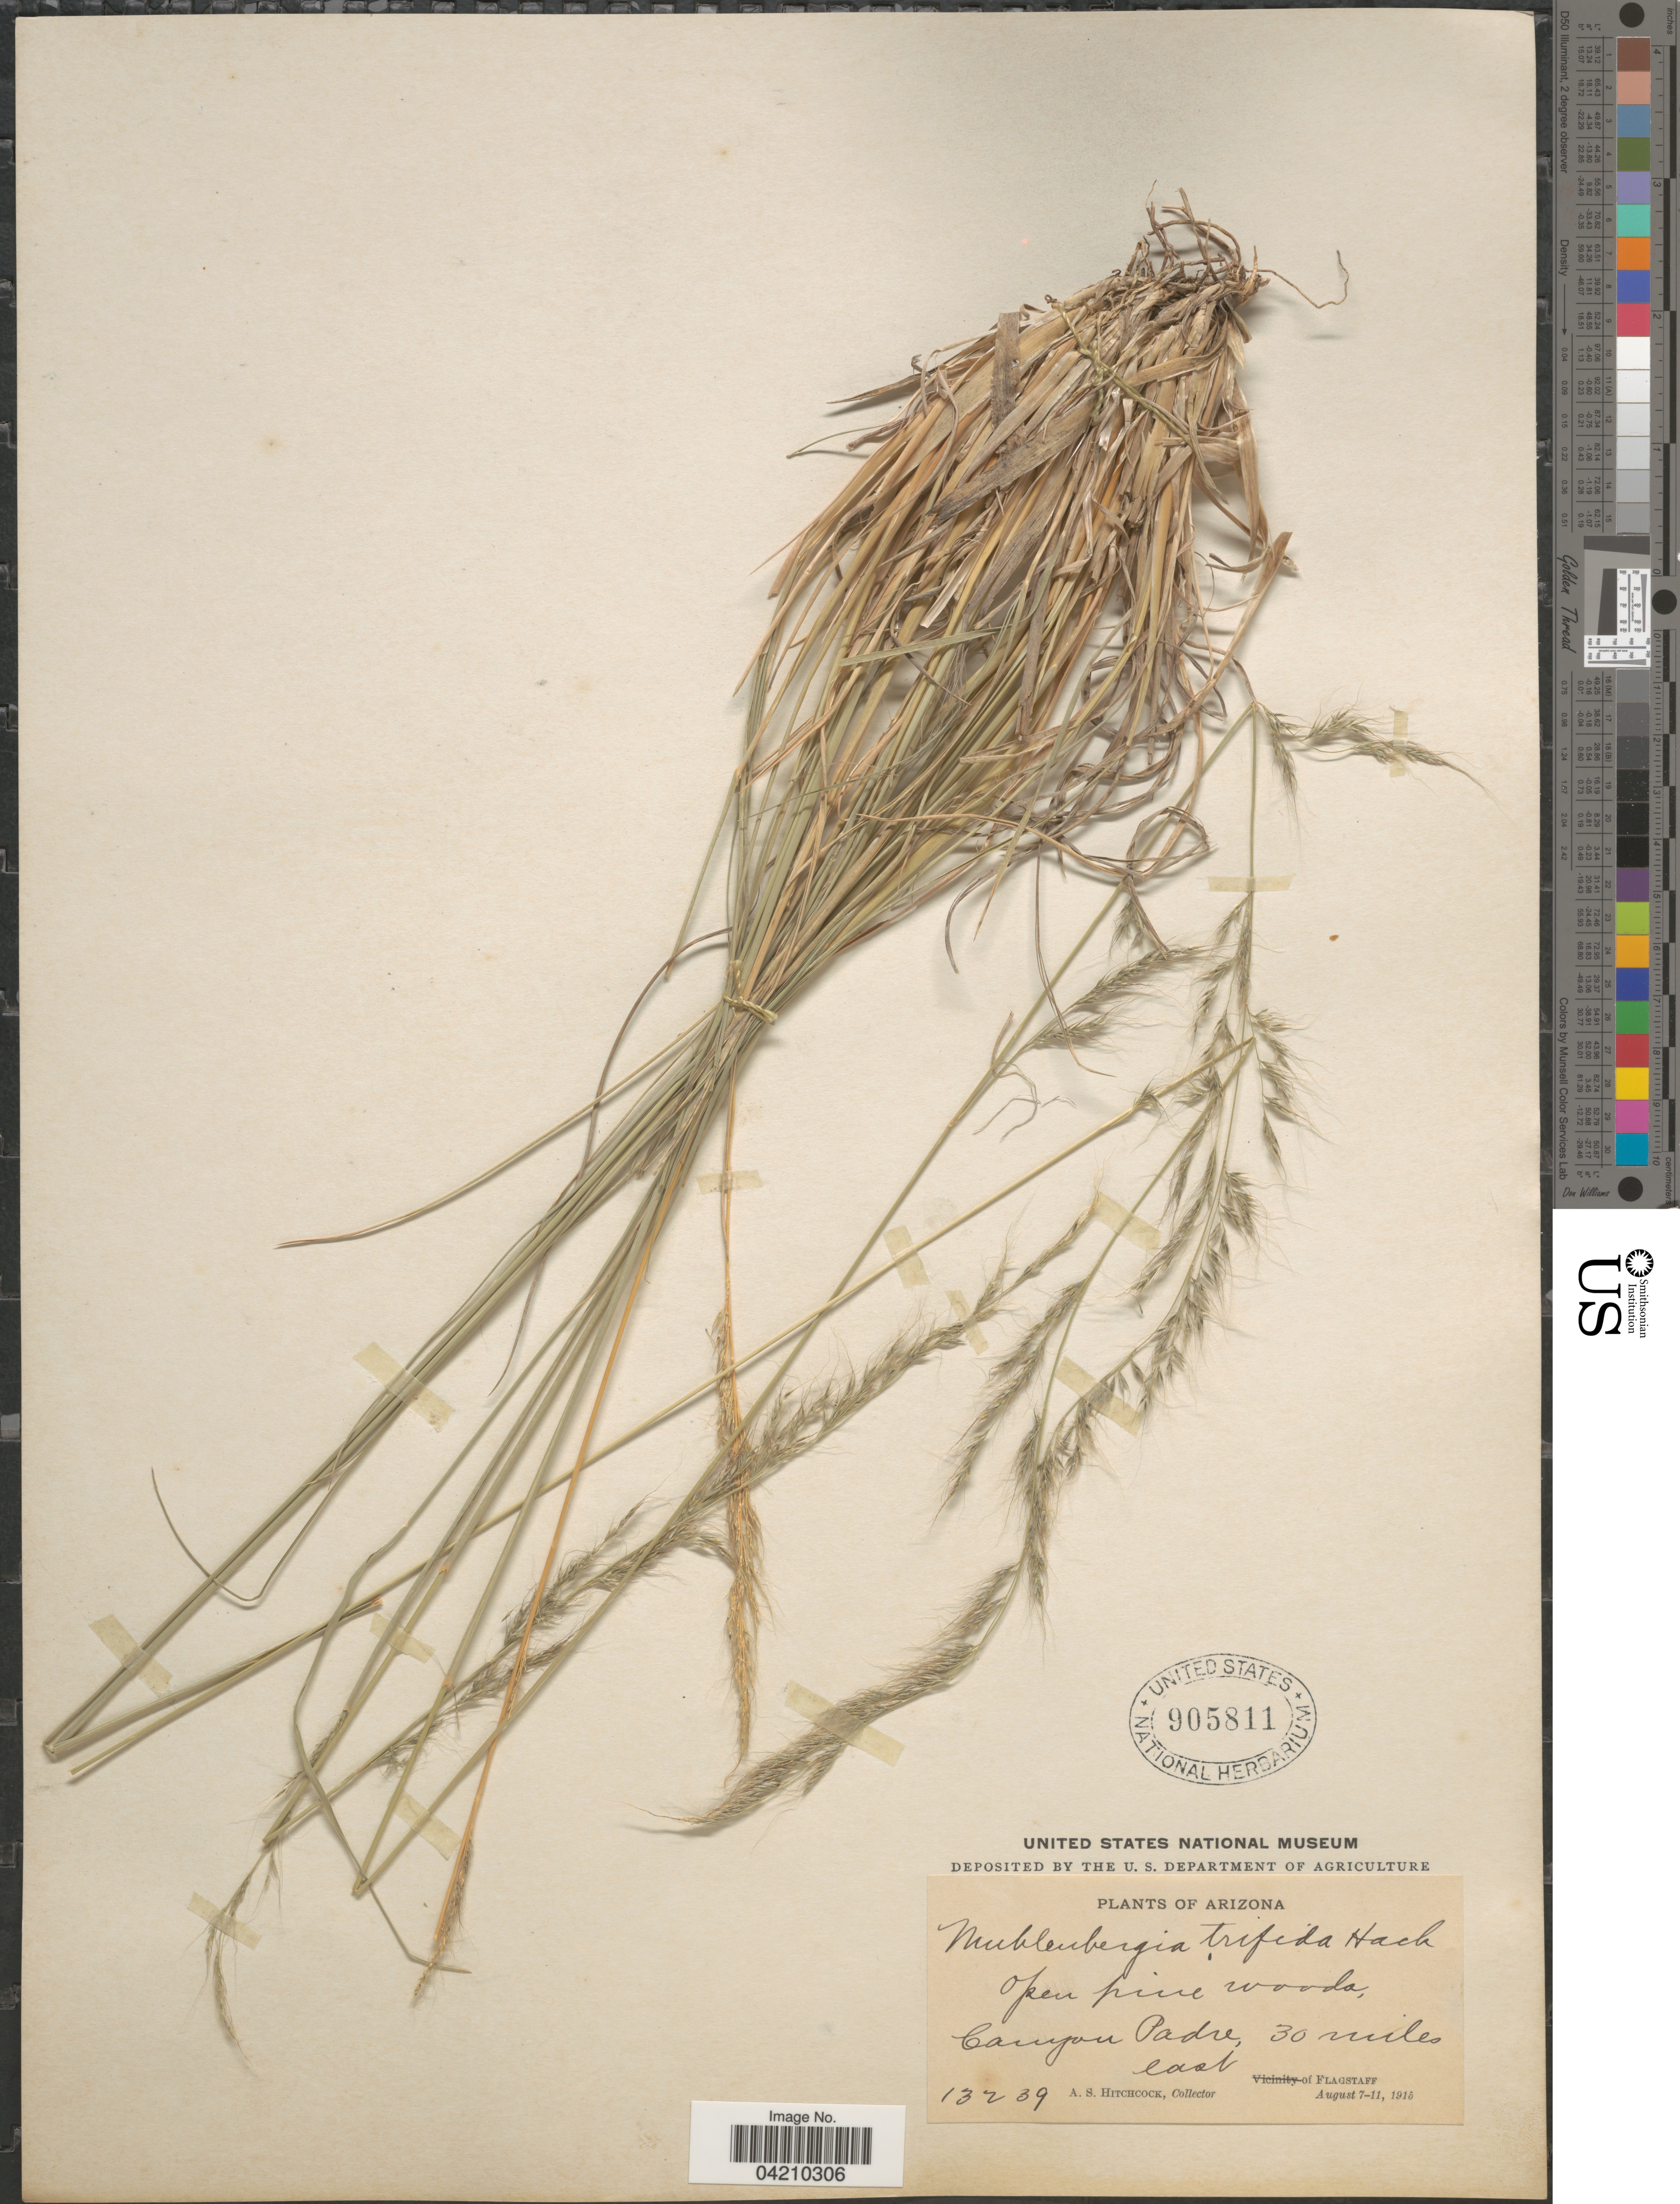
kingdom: Plantae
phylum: Tracheophyta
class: Liliopsida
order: Poales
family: Poaceae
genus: Muhlenbergia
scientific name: Muhlenbergia montana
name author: (Nutt.) Hitchc.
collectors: A. S. Hitchcock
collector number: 13239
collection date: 1915-08-07/1915-08-11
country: United States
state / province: Arizona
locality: Canyon Padre, 30 miles east of Flagstaff.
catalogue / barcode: US 905811